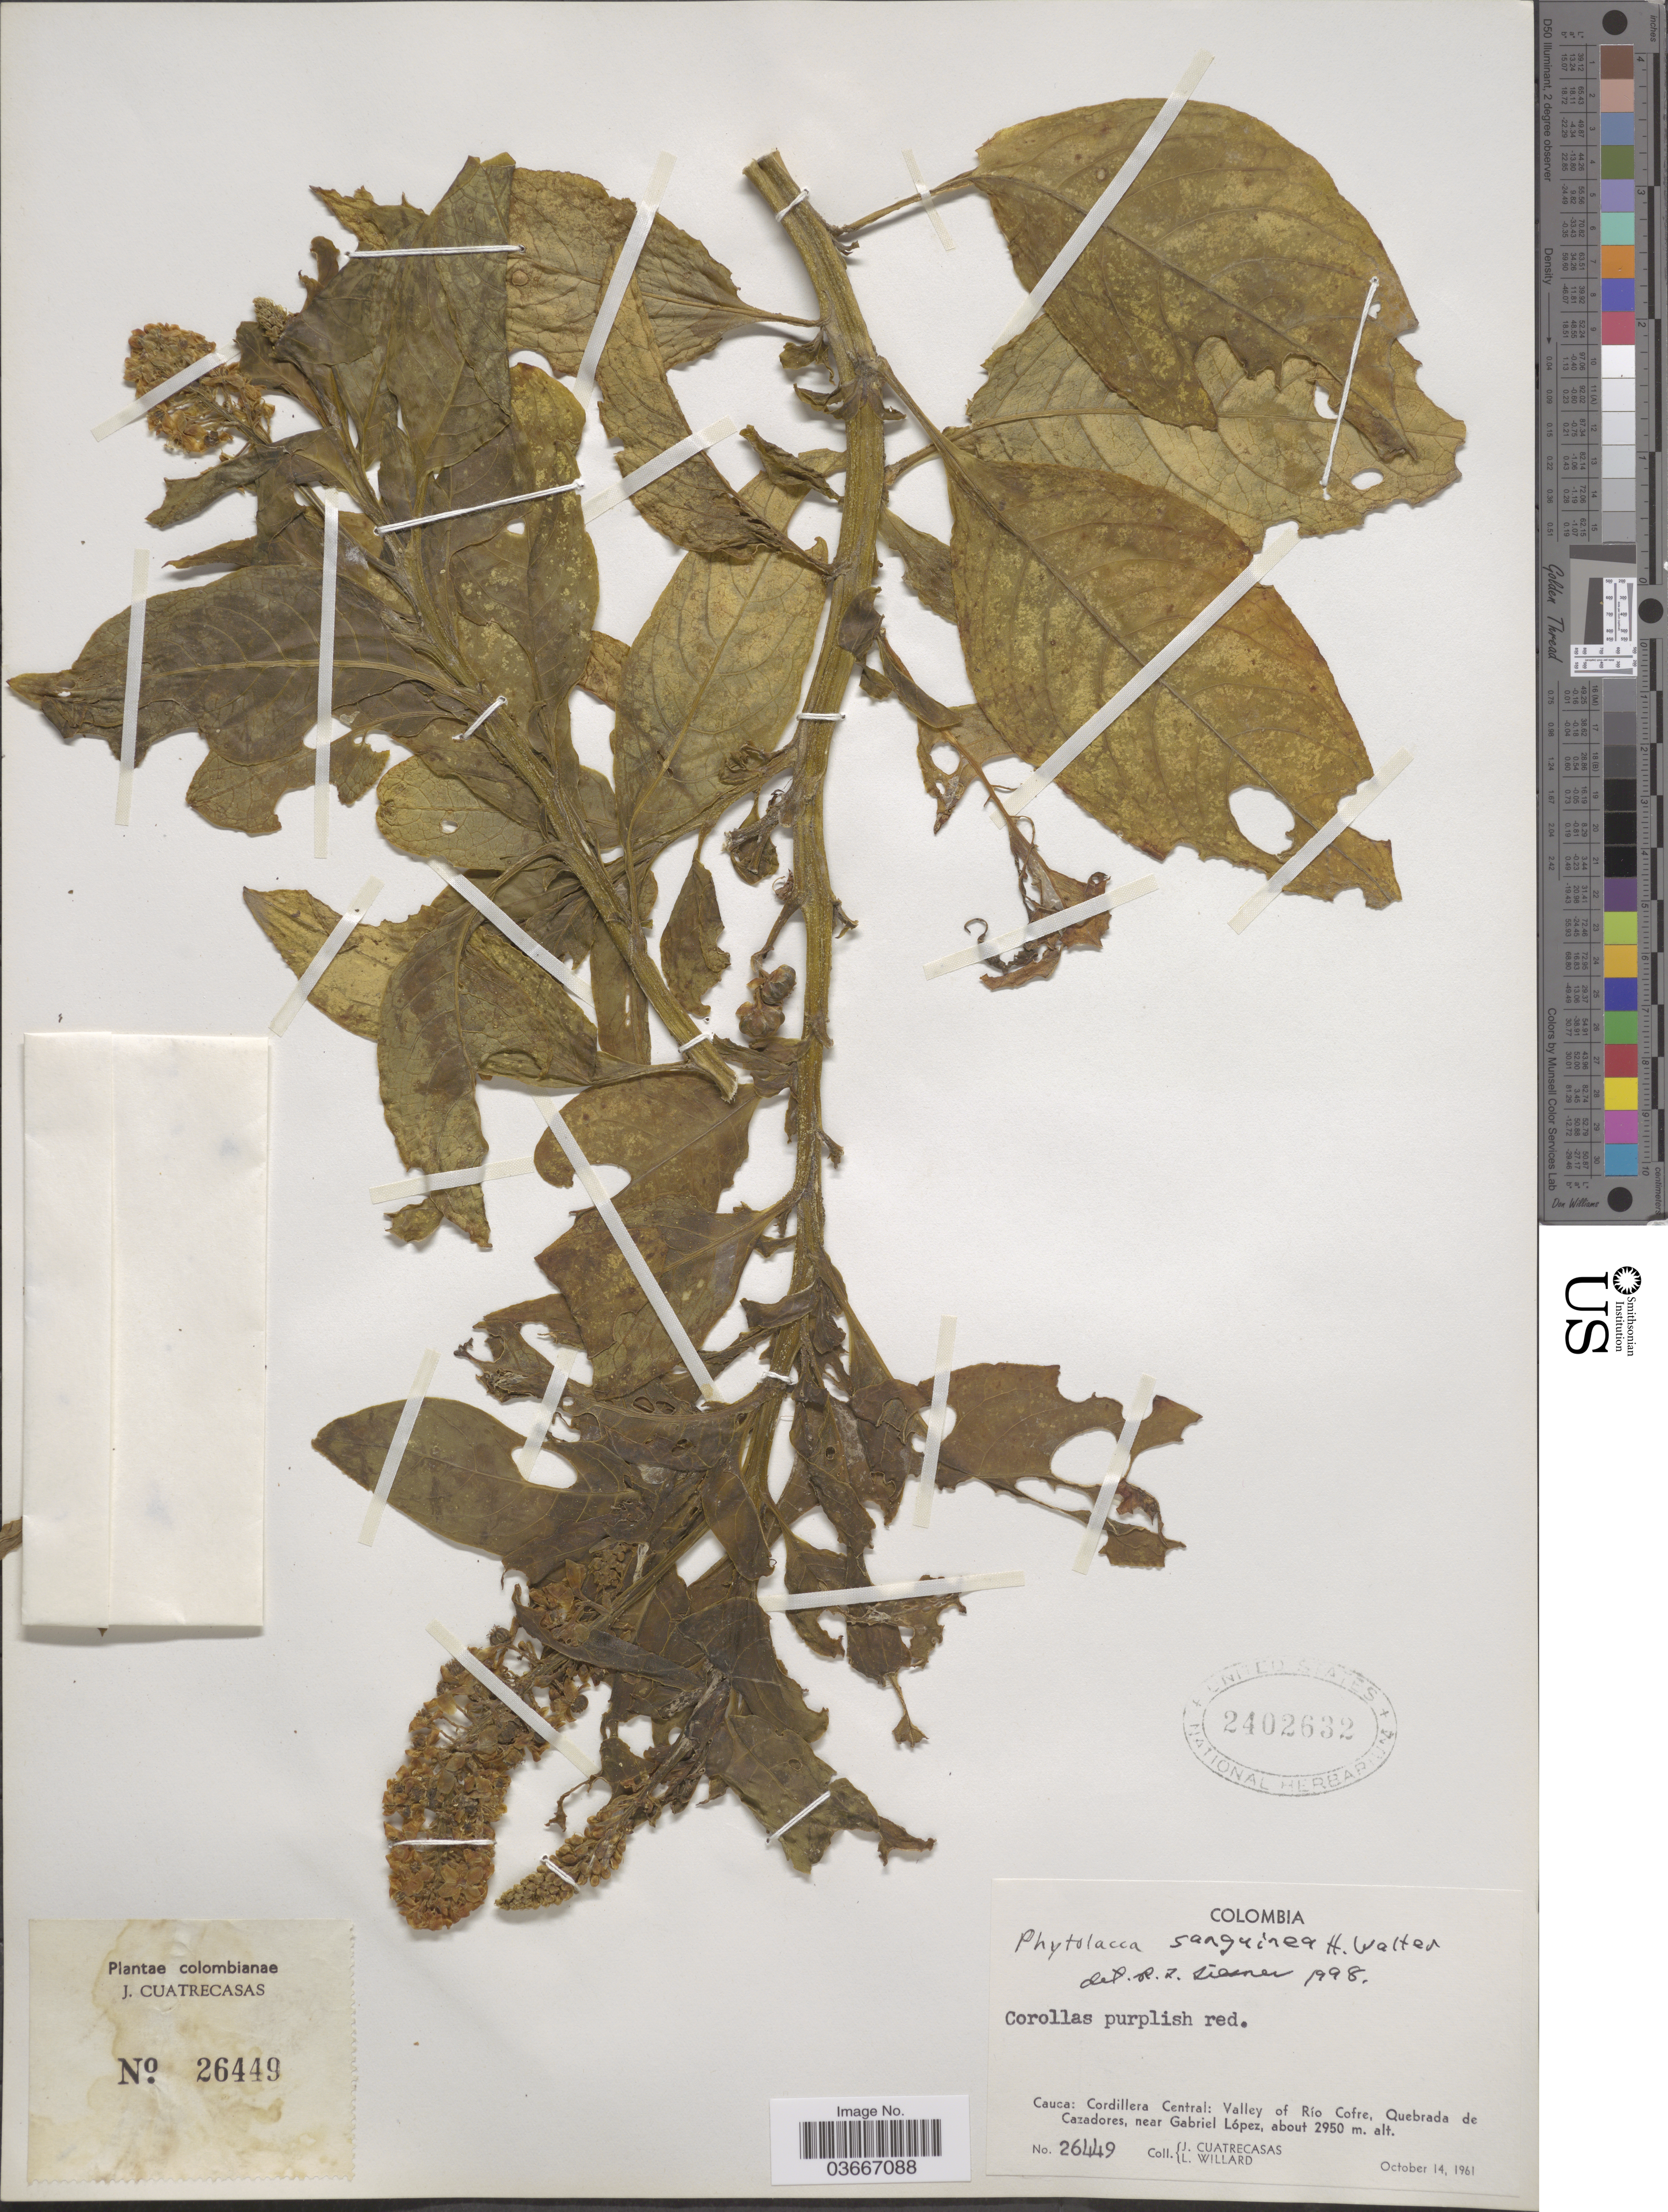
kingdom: Plantae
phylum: Tracheophyta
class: Magnoliopsida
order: Caryophyllales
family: Phytolaccaceae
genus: Phytolacca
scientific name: Phytolacca sanguinea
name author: H. Walter in Engl.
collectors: J. Cuatrecasas & L. Willard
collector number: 26449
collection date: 1961-10-14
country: Colombia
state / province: Cauca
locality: Cauca: Cordillera Central: Valley of Río Cofre, Quebrada de Cazadores, near Gabriel López.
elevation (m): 2950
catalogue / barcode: US 2402632